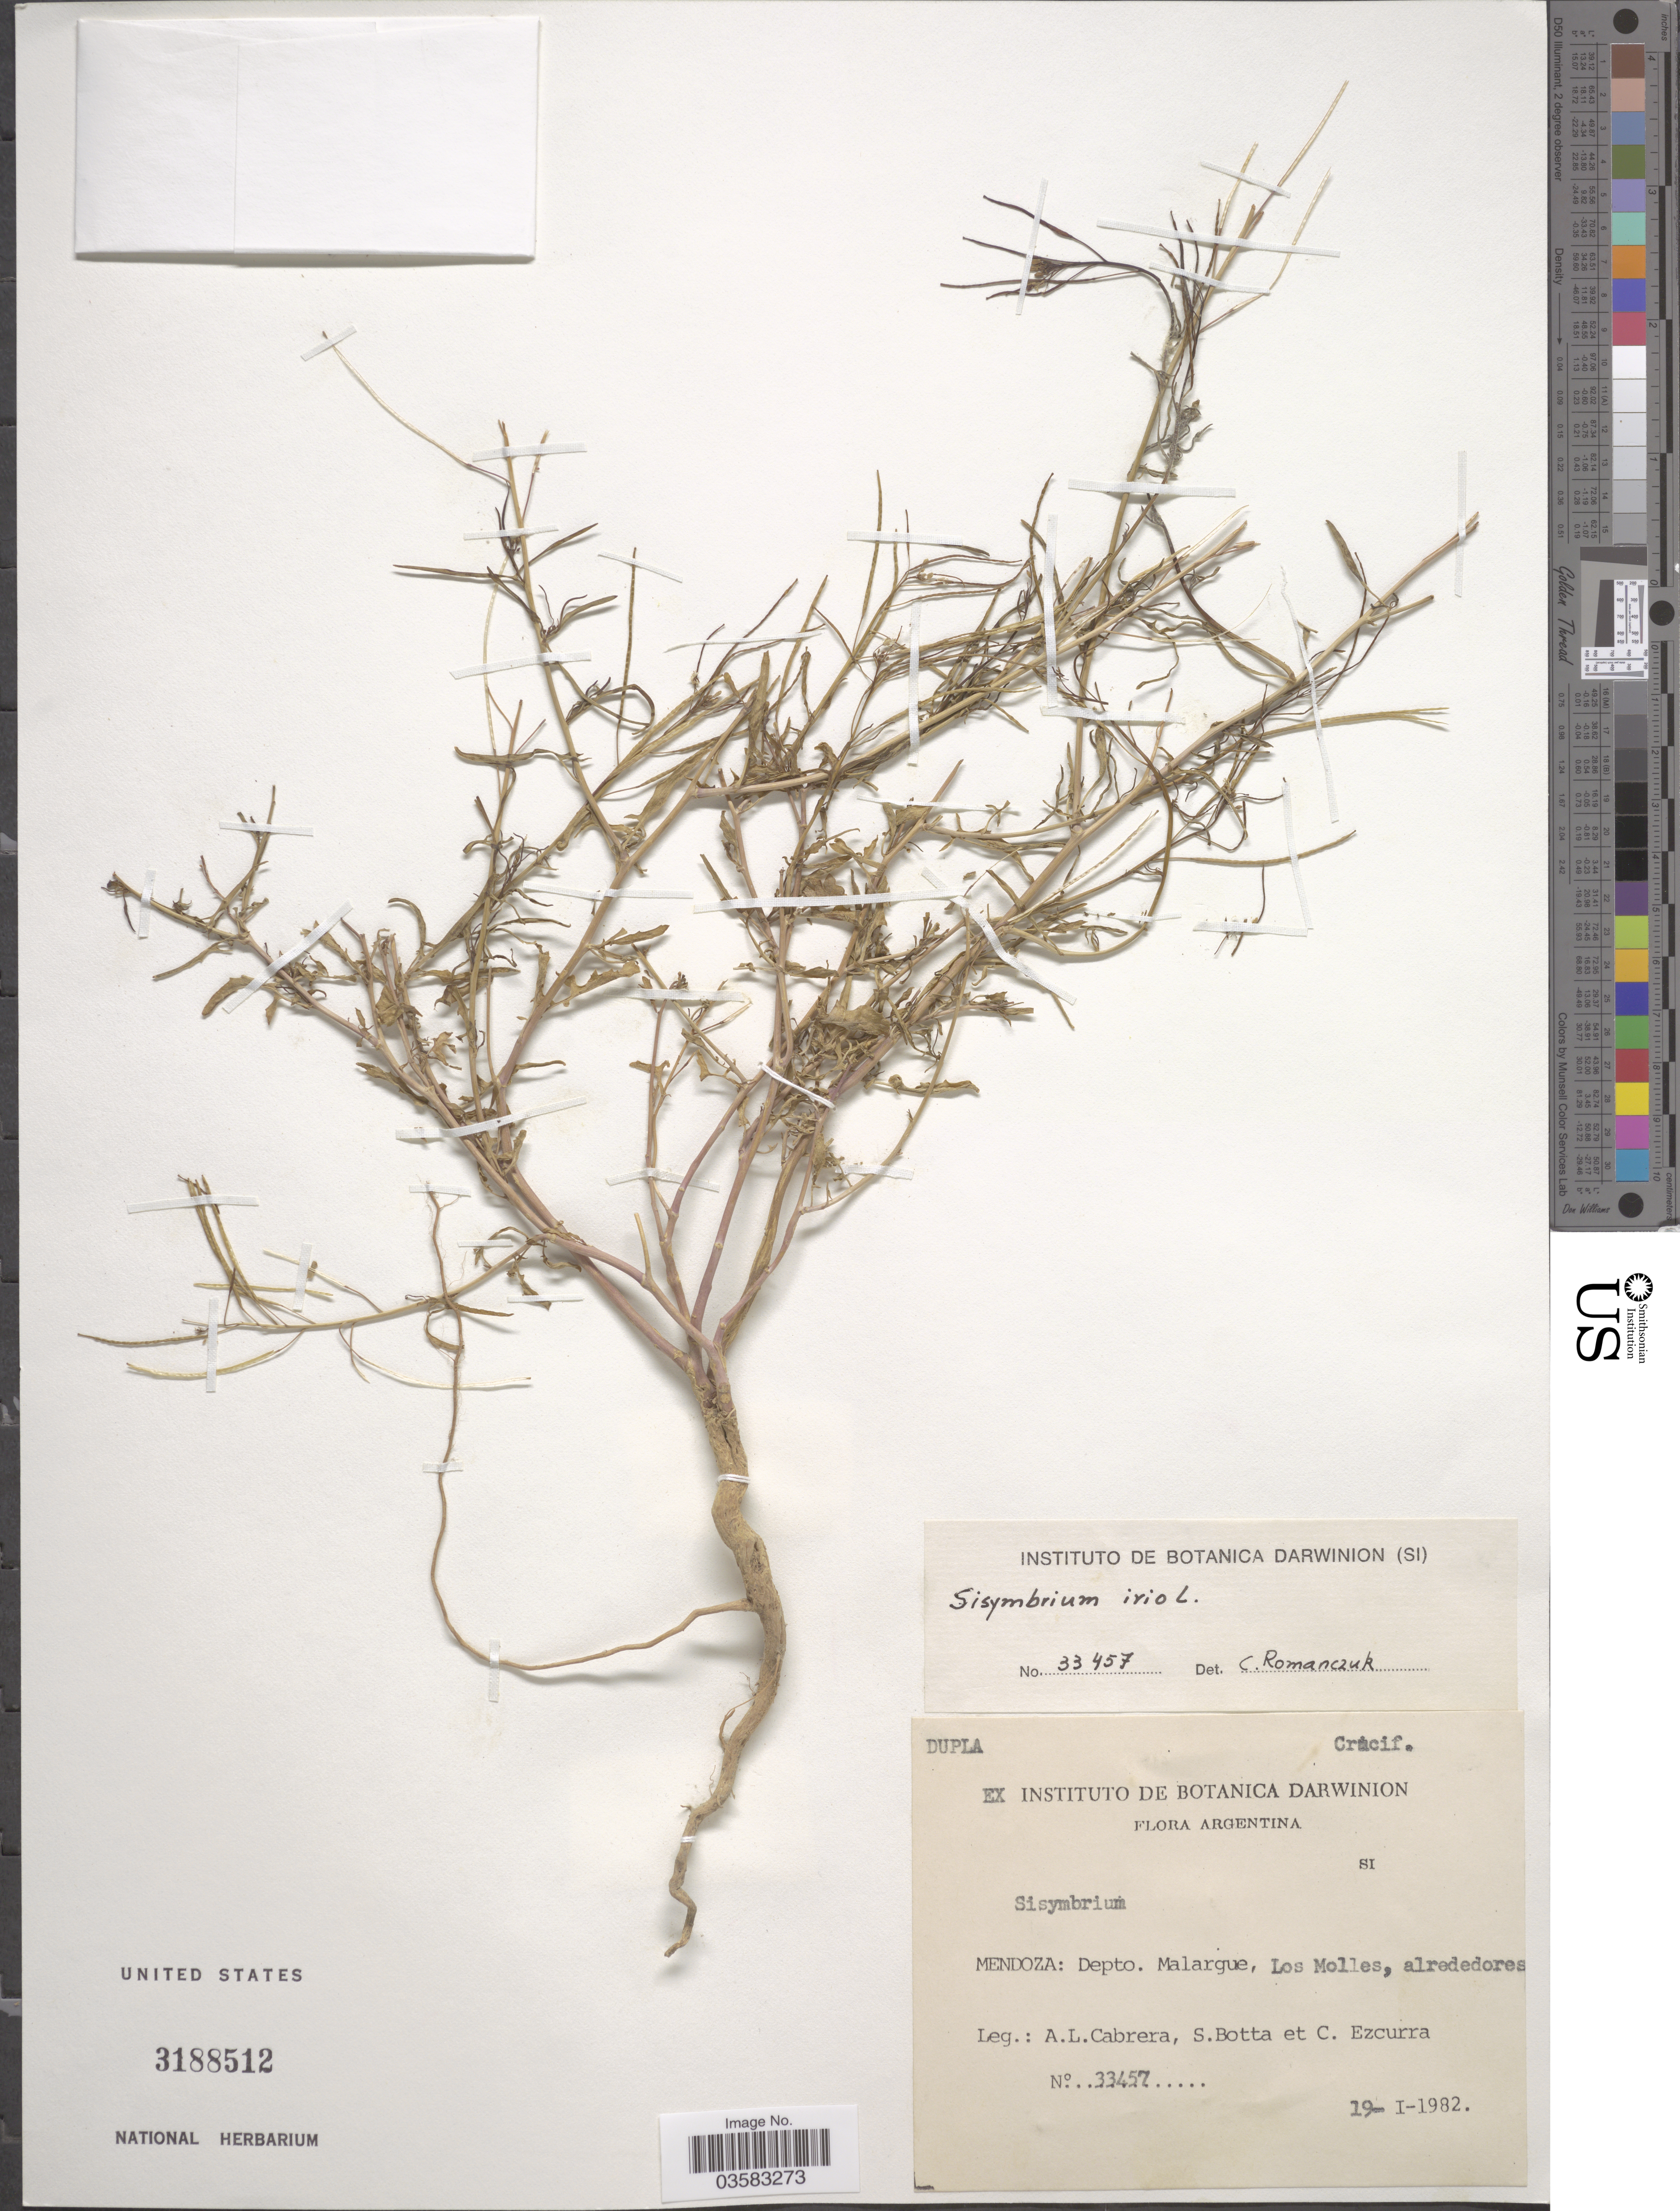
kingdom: Plantae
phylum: Tracheophyta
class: Magnoliopsida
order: Brassicales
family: Brassicaceae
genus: Sisymbrium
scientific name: Sisymbrium irio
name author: L.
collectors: A. L. Cabrera, S. Botta & C. Ezcurra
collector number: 33457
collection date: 1982-01-19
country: Argentina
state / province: Mendoza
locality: Depto. Malargue, Los Molles, alrededores.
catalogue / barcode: US 3188512